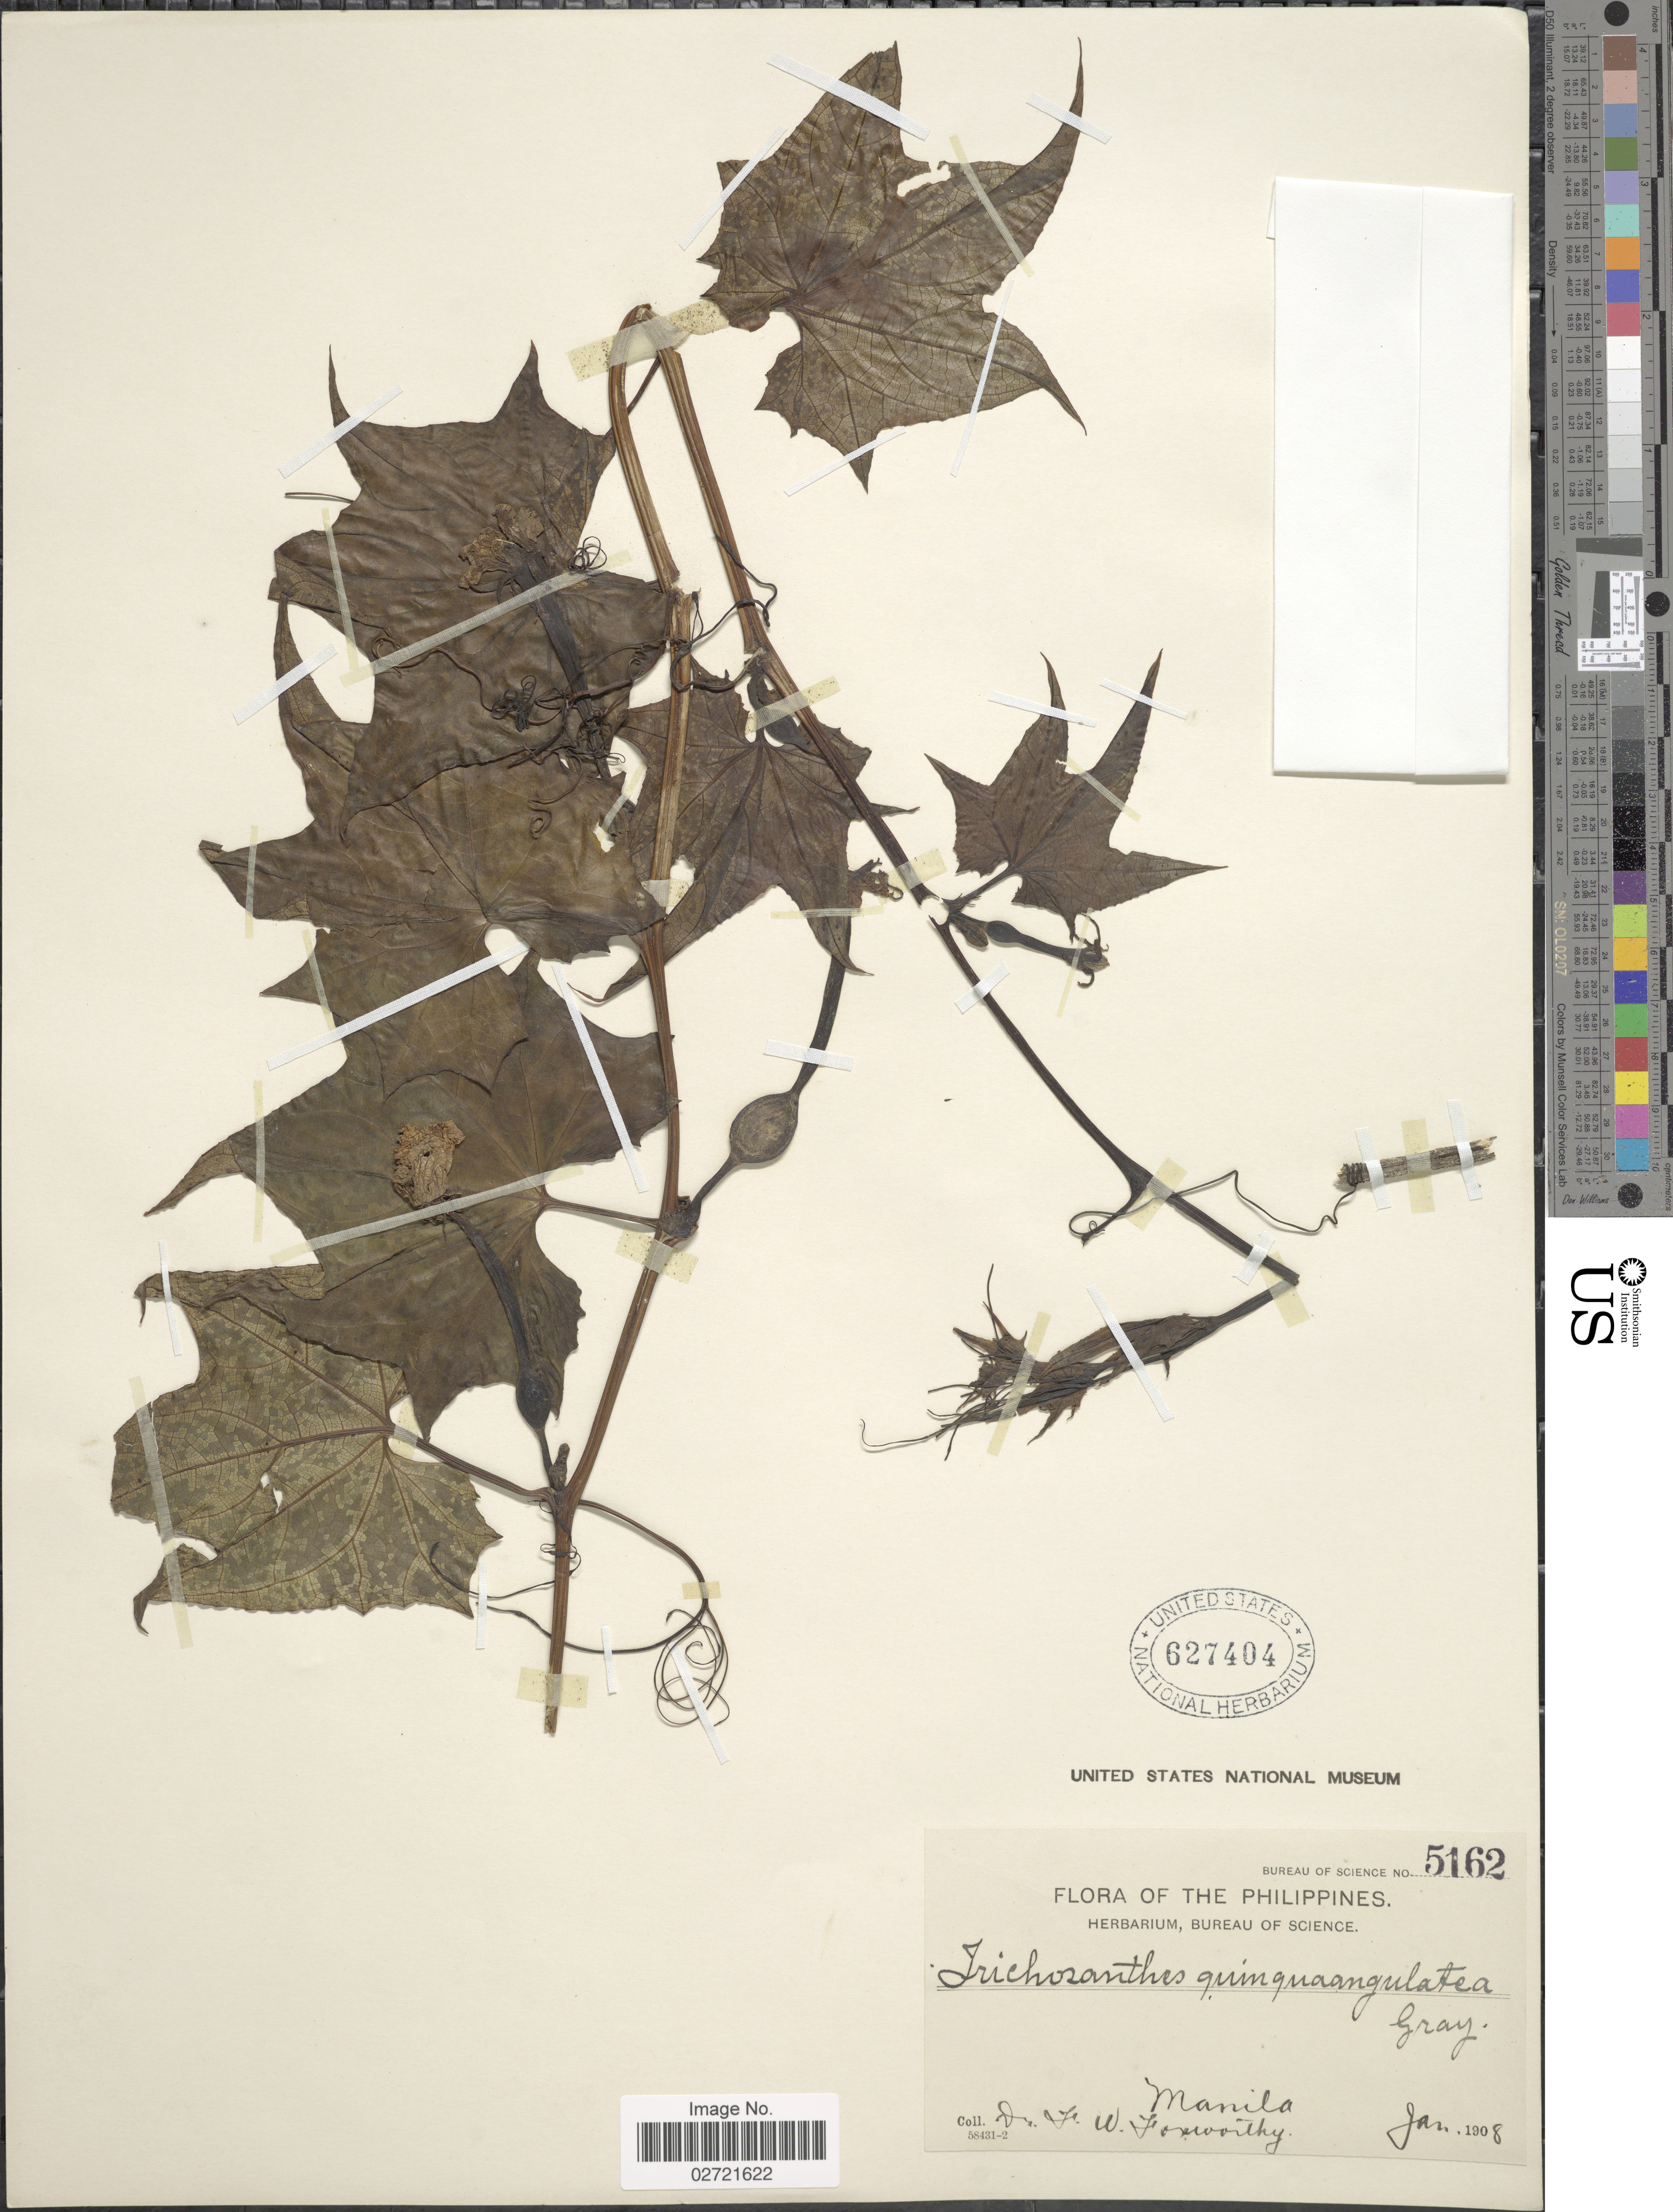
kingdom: Plantae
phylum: Tracheophyta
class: Magnoliopsida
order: Cucurbitales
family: Cucurbitaceae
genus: Trichosanthes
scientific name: Trichosanthes quinquangulata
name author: A. Gray in Wilkes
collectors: F. W. Foxworthy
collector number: Bureau of Science 5162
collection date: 1908-01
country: Philippines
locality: Manila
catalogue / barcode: US 627404